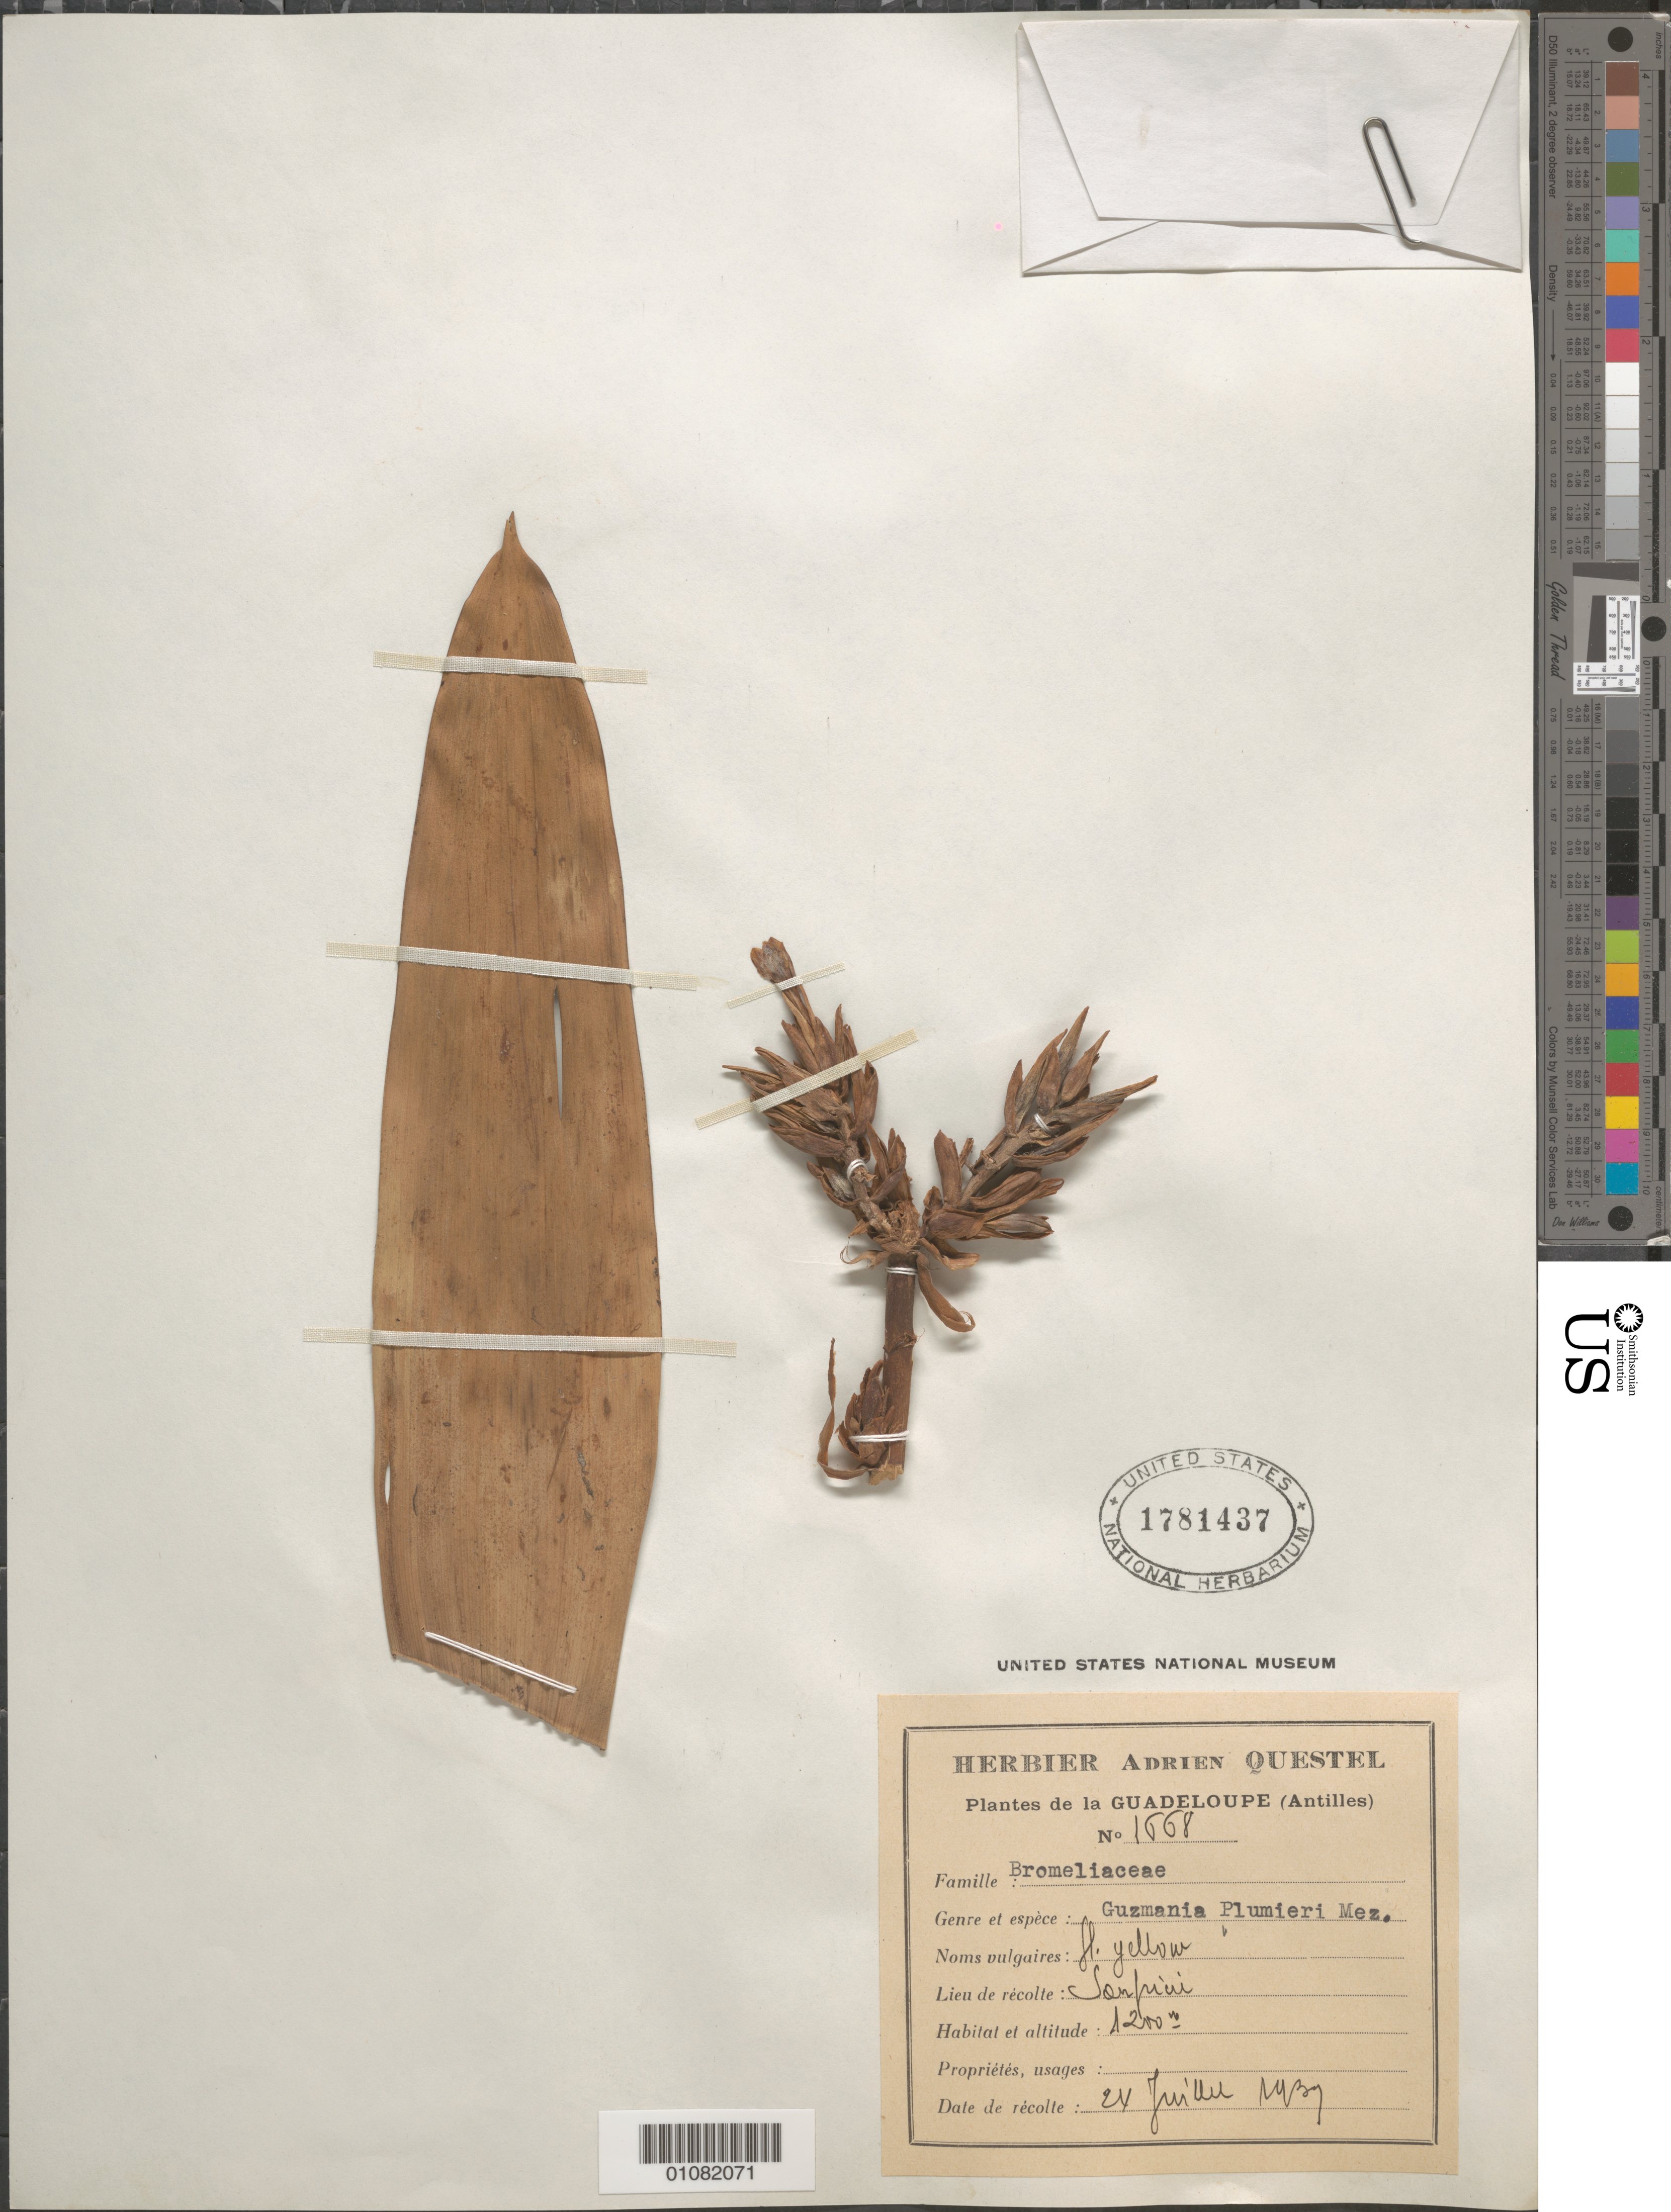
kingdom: Plantae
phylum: Tracheophyta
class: Liliopsida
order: Poales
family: Bromeliaceae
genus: Guzmania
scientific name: Guzmania plumieri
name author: (Griseb.) Mez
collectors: A. Questel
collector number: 1668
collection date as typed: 24 Jul 1939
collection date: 1939-07-24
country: Guadeloupe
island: Basse Terre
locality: Soufrière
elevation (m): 1200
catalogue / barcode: US 1781437